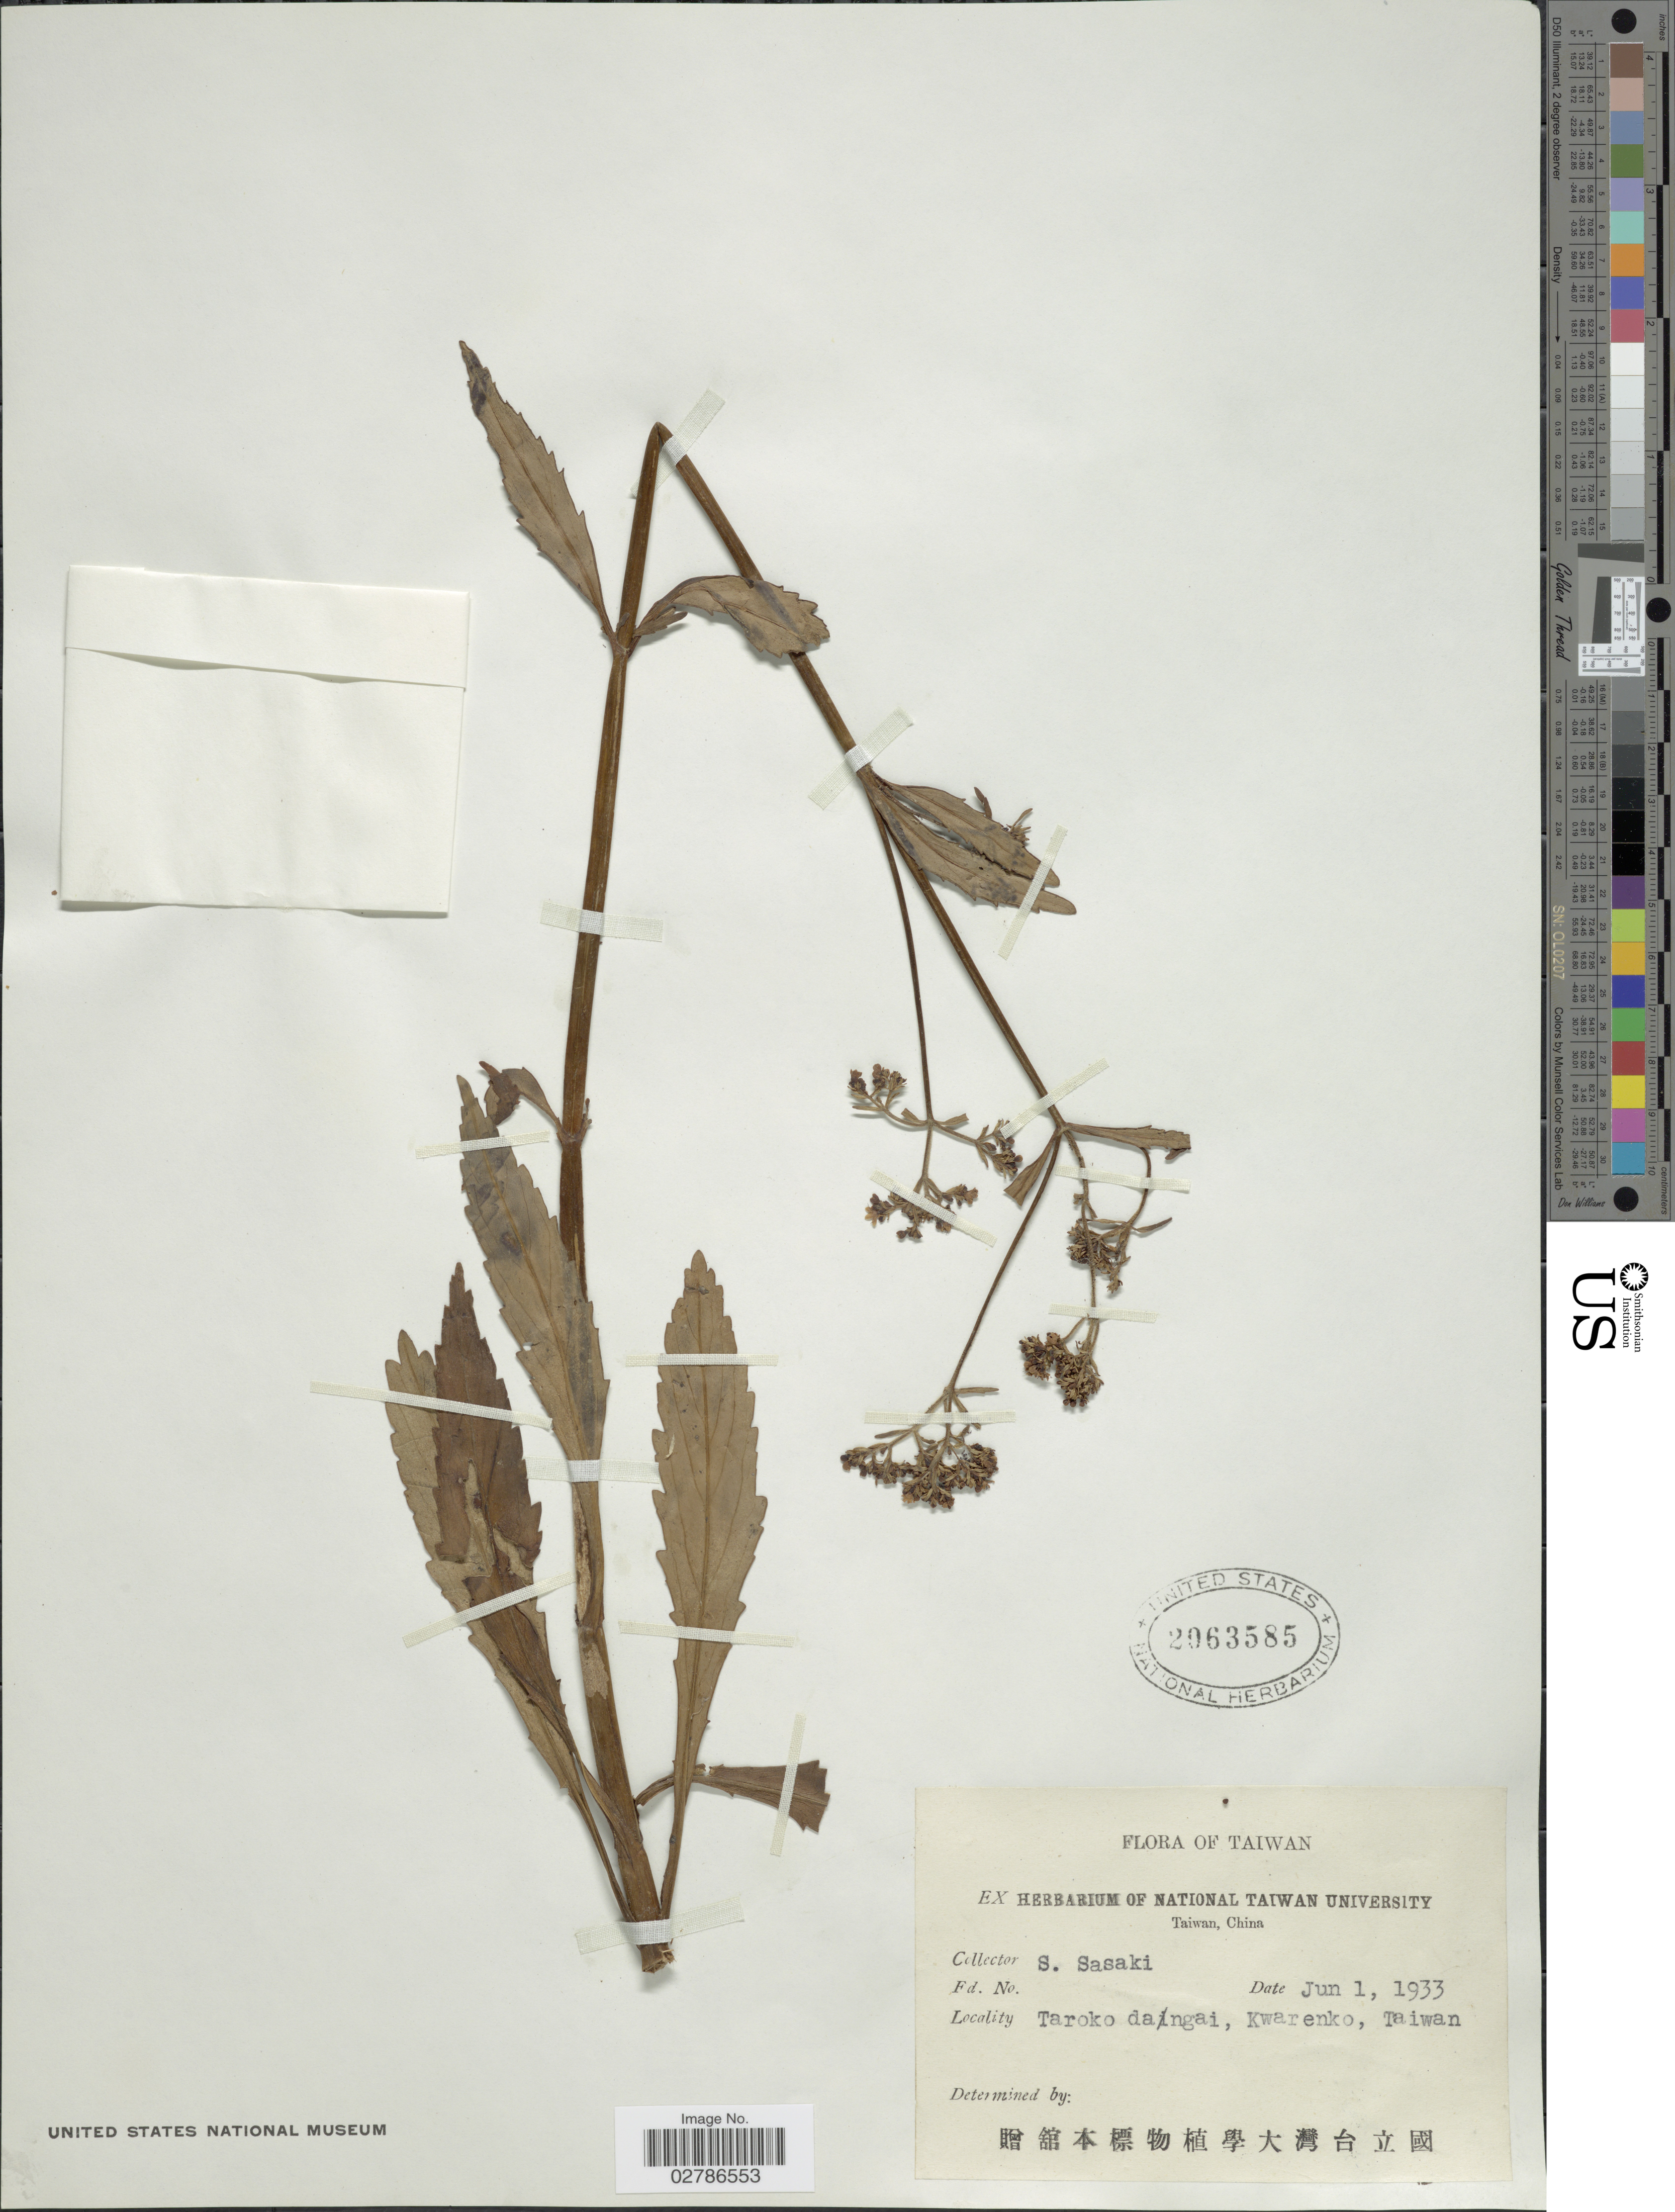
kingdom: Plantae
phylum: Tracheophyta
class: Magnoliopsida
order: Dipsacales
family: Caprifoliaceae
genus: Patrinia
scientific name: Patrinia sp.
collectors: S. Sasaki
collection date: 1933-06-01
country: Taiwan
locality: Taroko dangai, Kwarenko, Taiwan.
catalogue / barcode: US 2063585